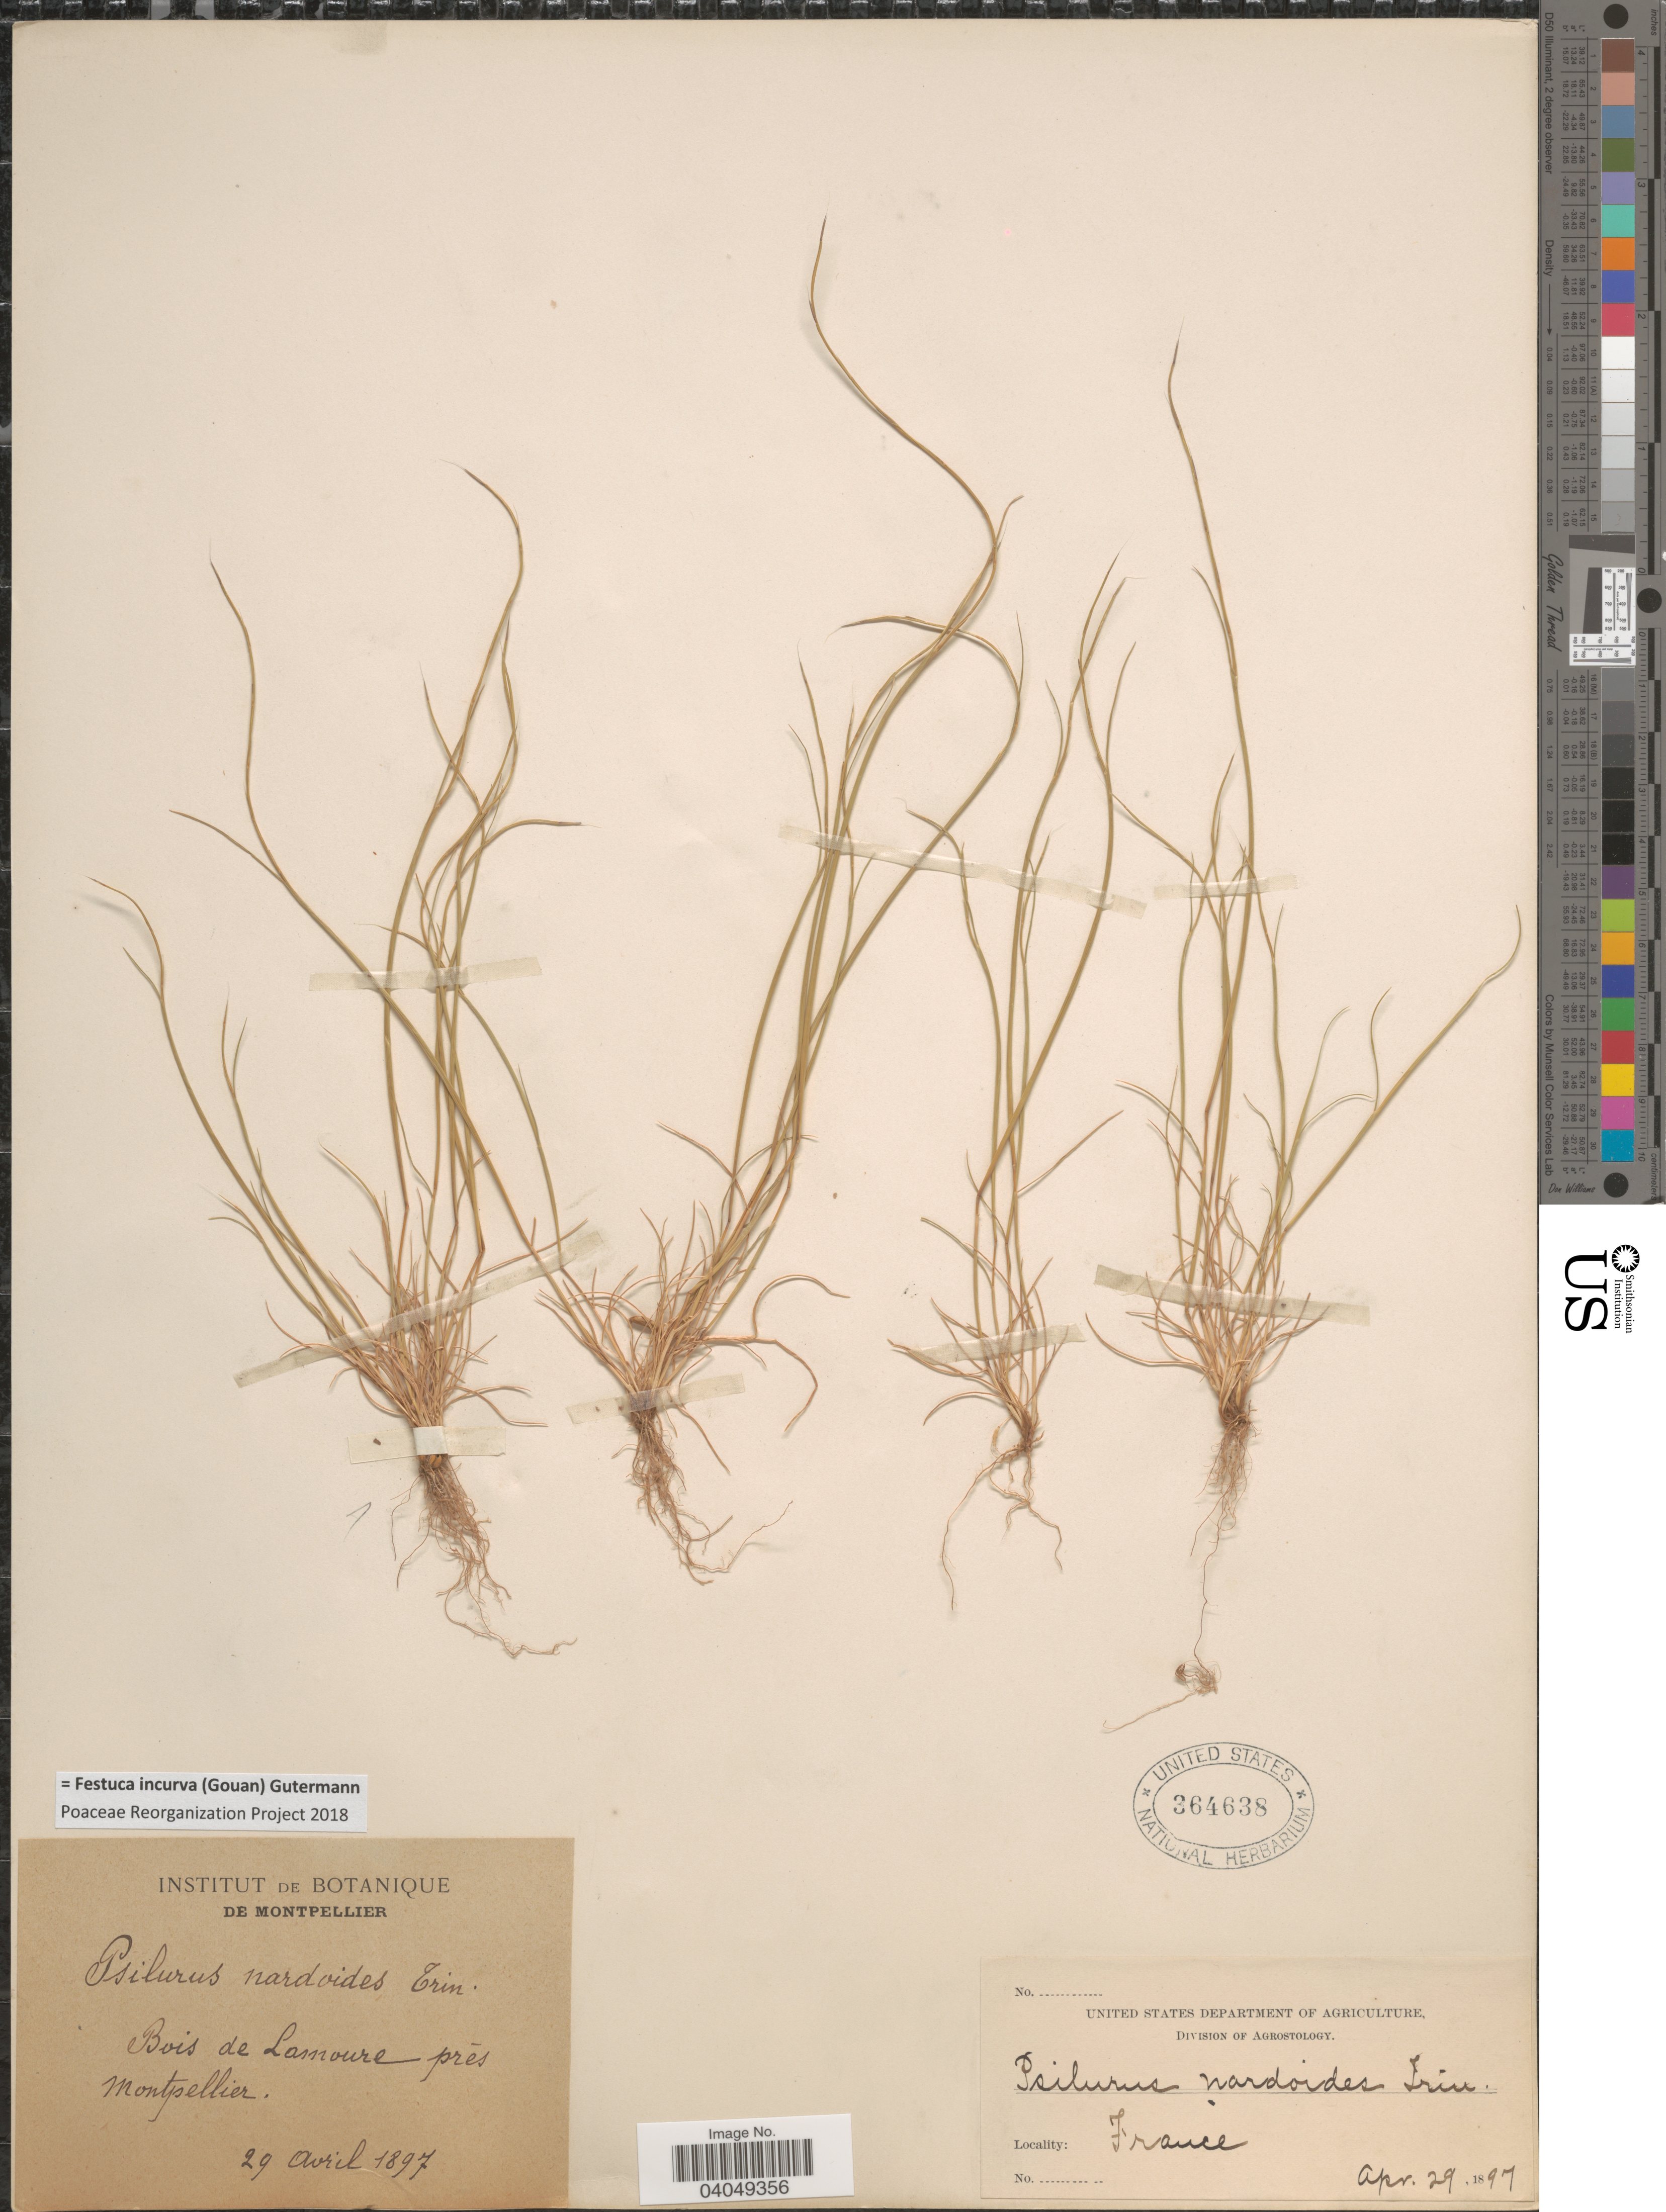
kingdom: Plantae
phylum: Tracheophyta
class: Liliopsida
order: Poales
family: Poaceae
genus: Festuca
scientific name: Festuca incurva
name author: (Gouan) Gutermann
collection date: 1897-04-29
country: France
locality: Bois de Lamoure près Montpellier.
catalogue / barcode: US 364638